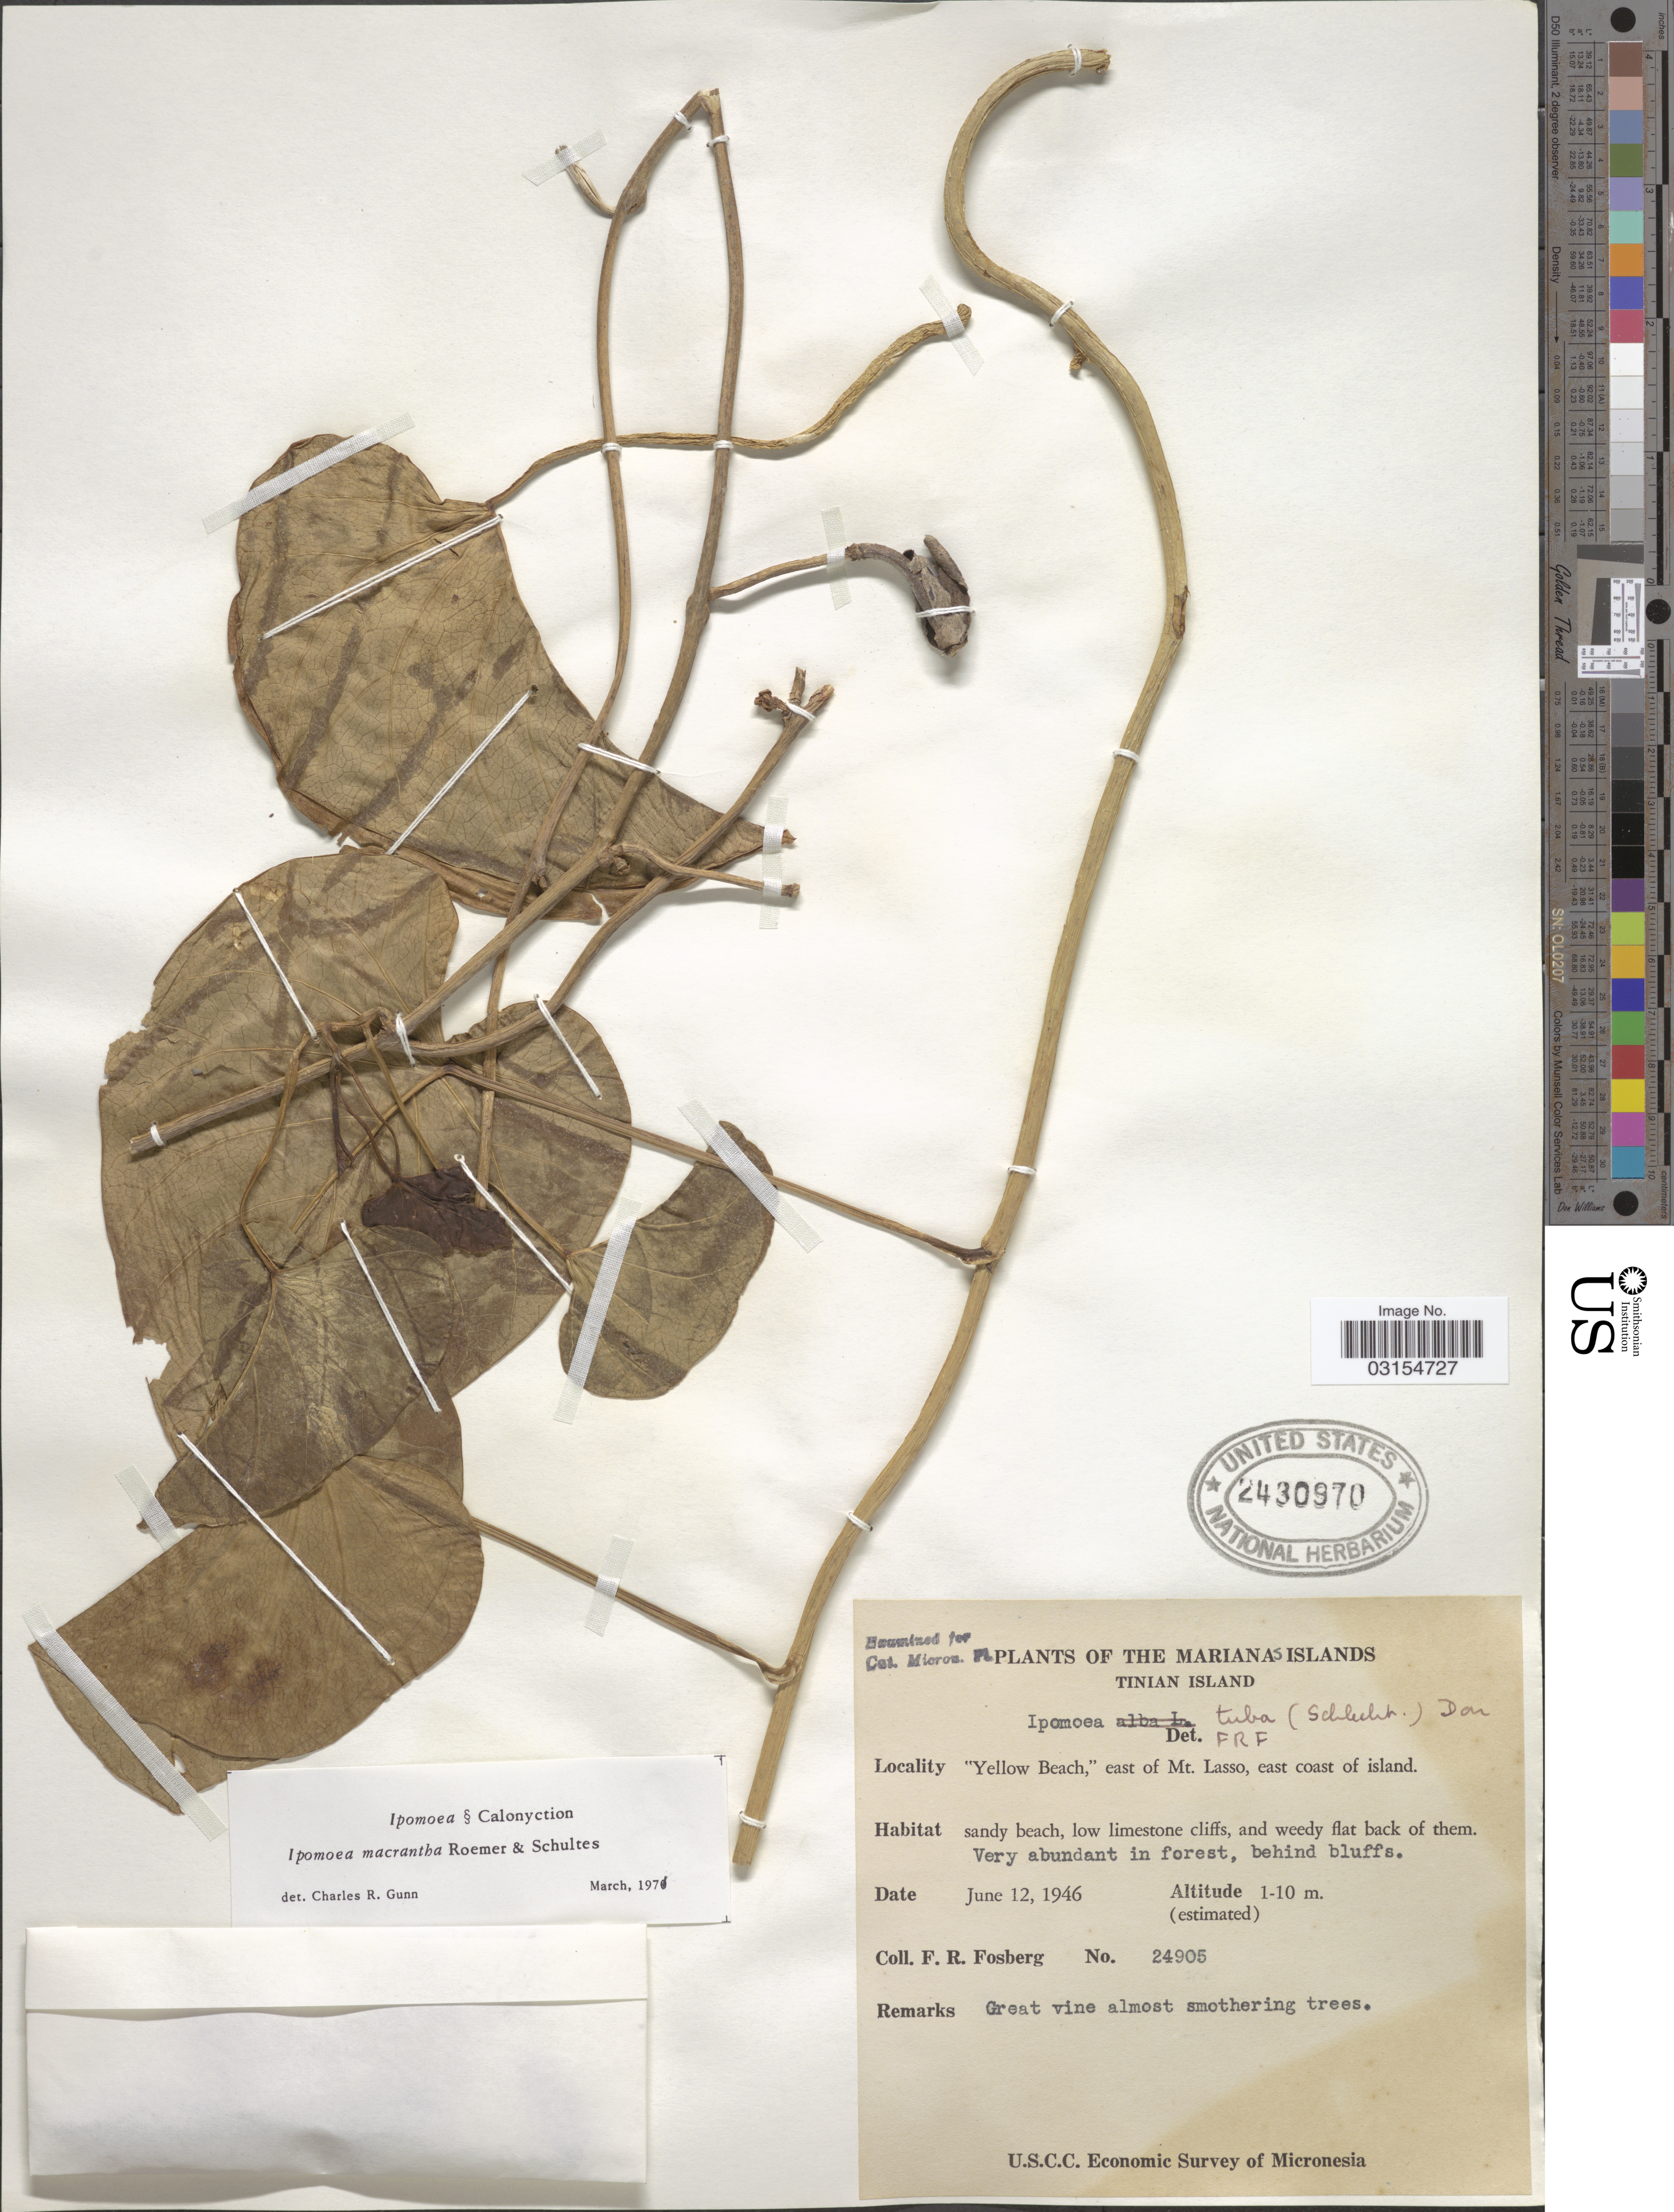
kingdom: Plantae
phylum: Tracheophyta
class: Magnoliopsida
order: Solanales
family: Convolvulaceae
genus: Ipomoea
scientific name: Ipomoea violacea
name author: L.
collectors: F. R. Fosberg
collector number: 24905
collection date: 1946-06-12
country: Northern Mariana Islands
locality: The Marianas Islands, Tinian Island, "Yellow Beach", east of Mt. Lasso, east coast of island.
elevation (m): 1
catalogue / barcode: US 2430970